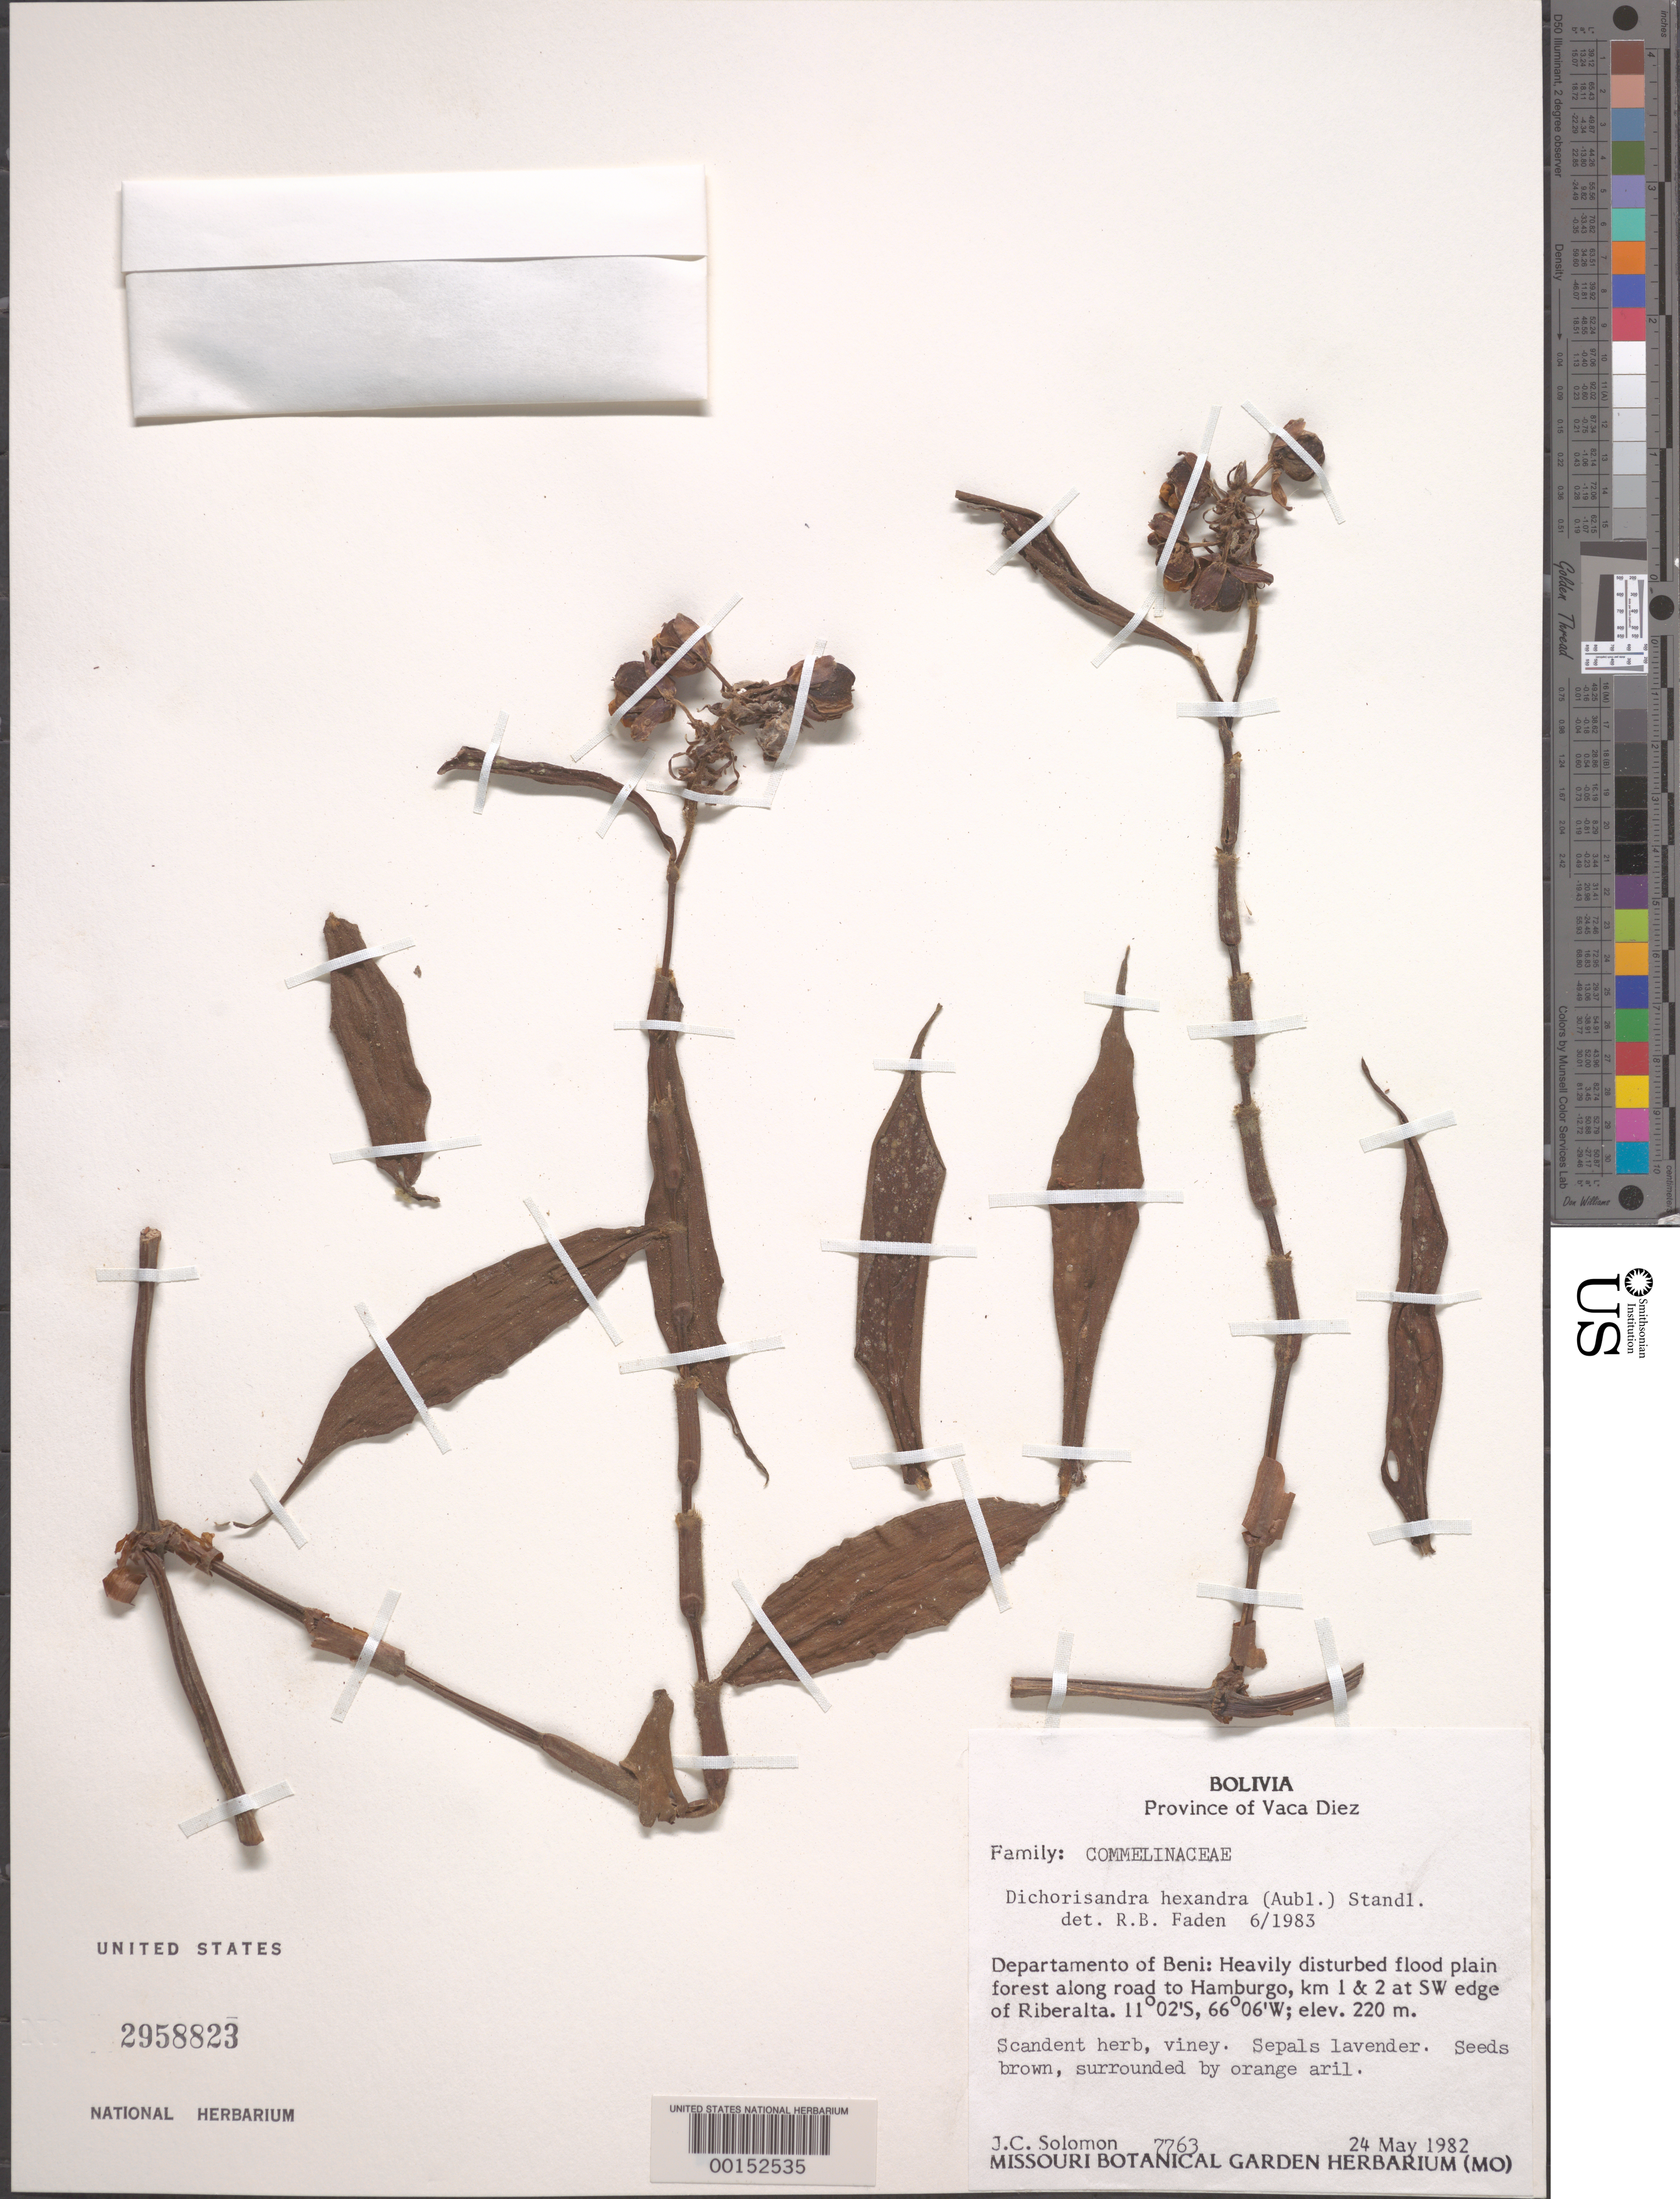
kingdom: Plantae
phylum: Tracheophyta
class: Liliopsida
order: Commelinales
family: Commelinaceae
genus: Dichorisandra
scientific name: Dichorisandra hexandra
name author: (Aubl.) Standl.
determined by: Faden, Robert B., (US), Smithsonian Institution - National Museum of Natural History (UNITED STATES)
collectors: J. C. Solomon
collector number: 7763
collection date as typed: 24 May 1982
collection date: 1982-05-24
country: Bolivia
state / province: Beni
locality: SW edge of Riberalta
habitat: Disturbed flood plain forest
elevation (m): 220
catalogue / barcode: US 2958823